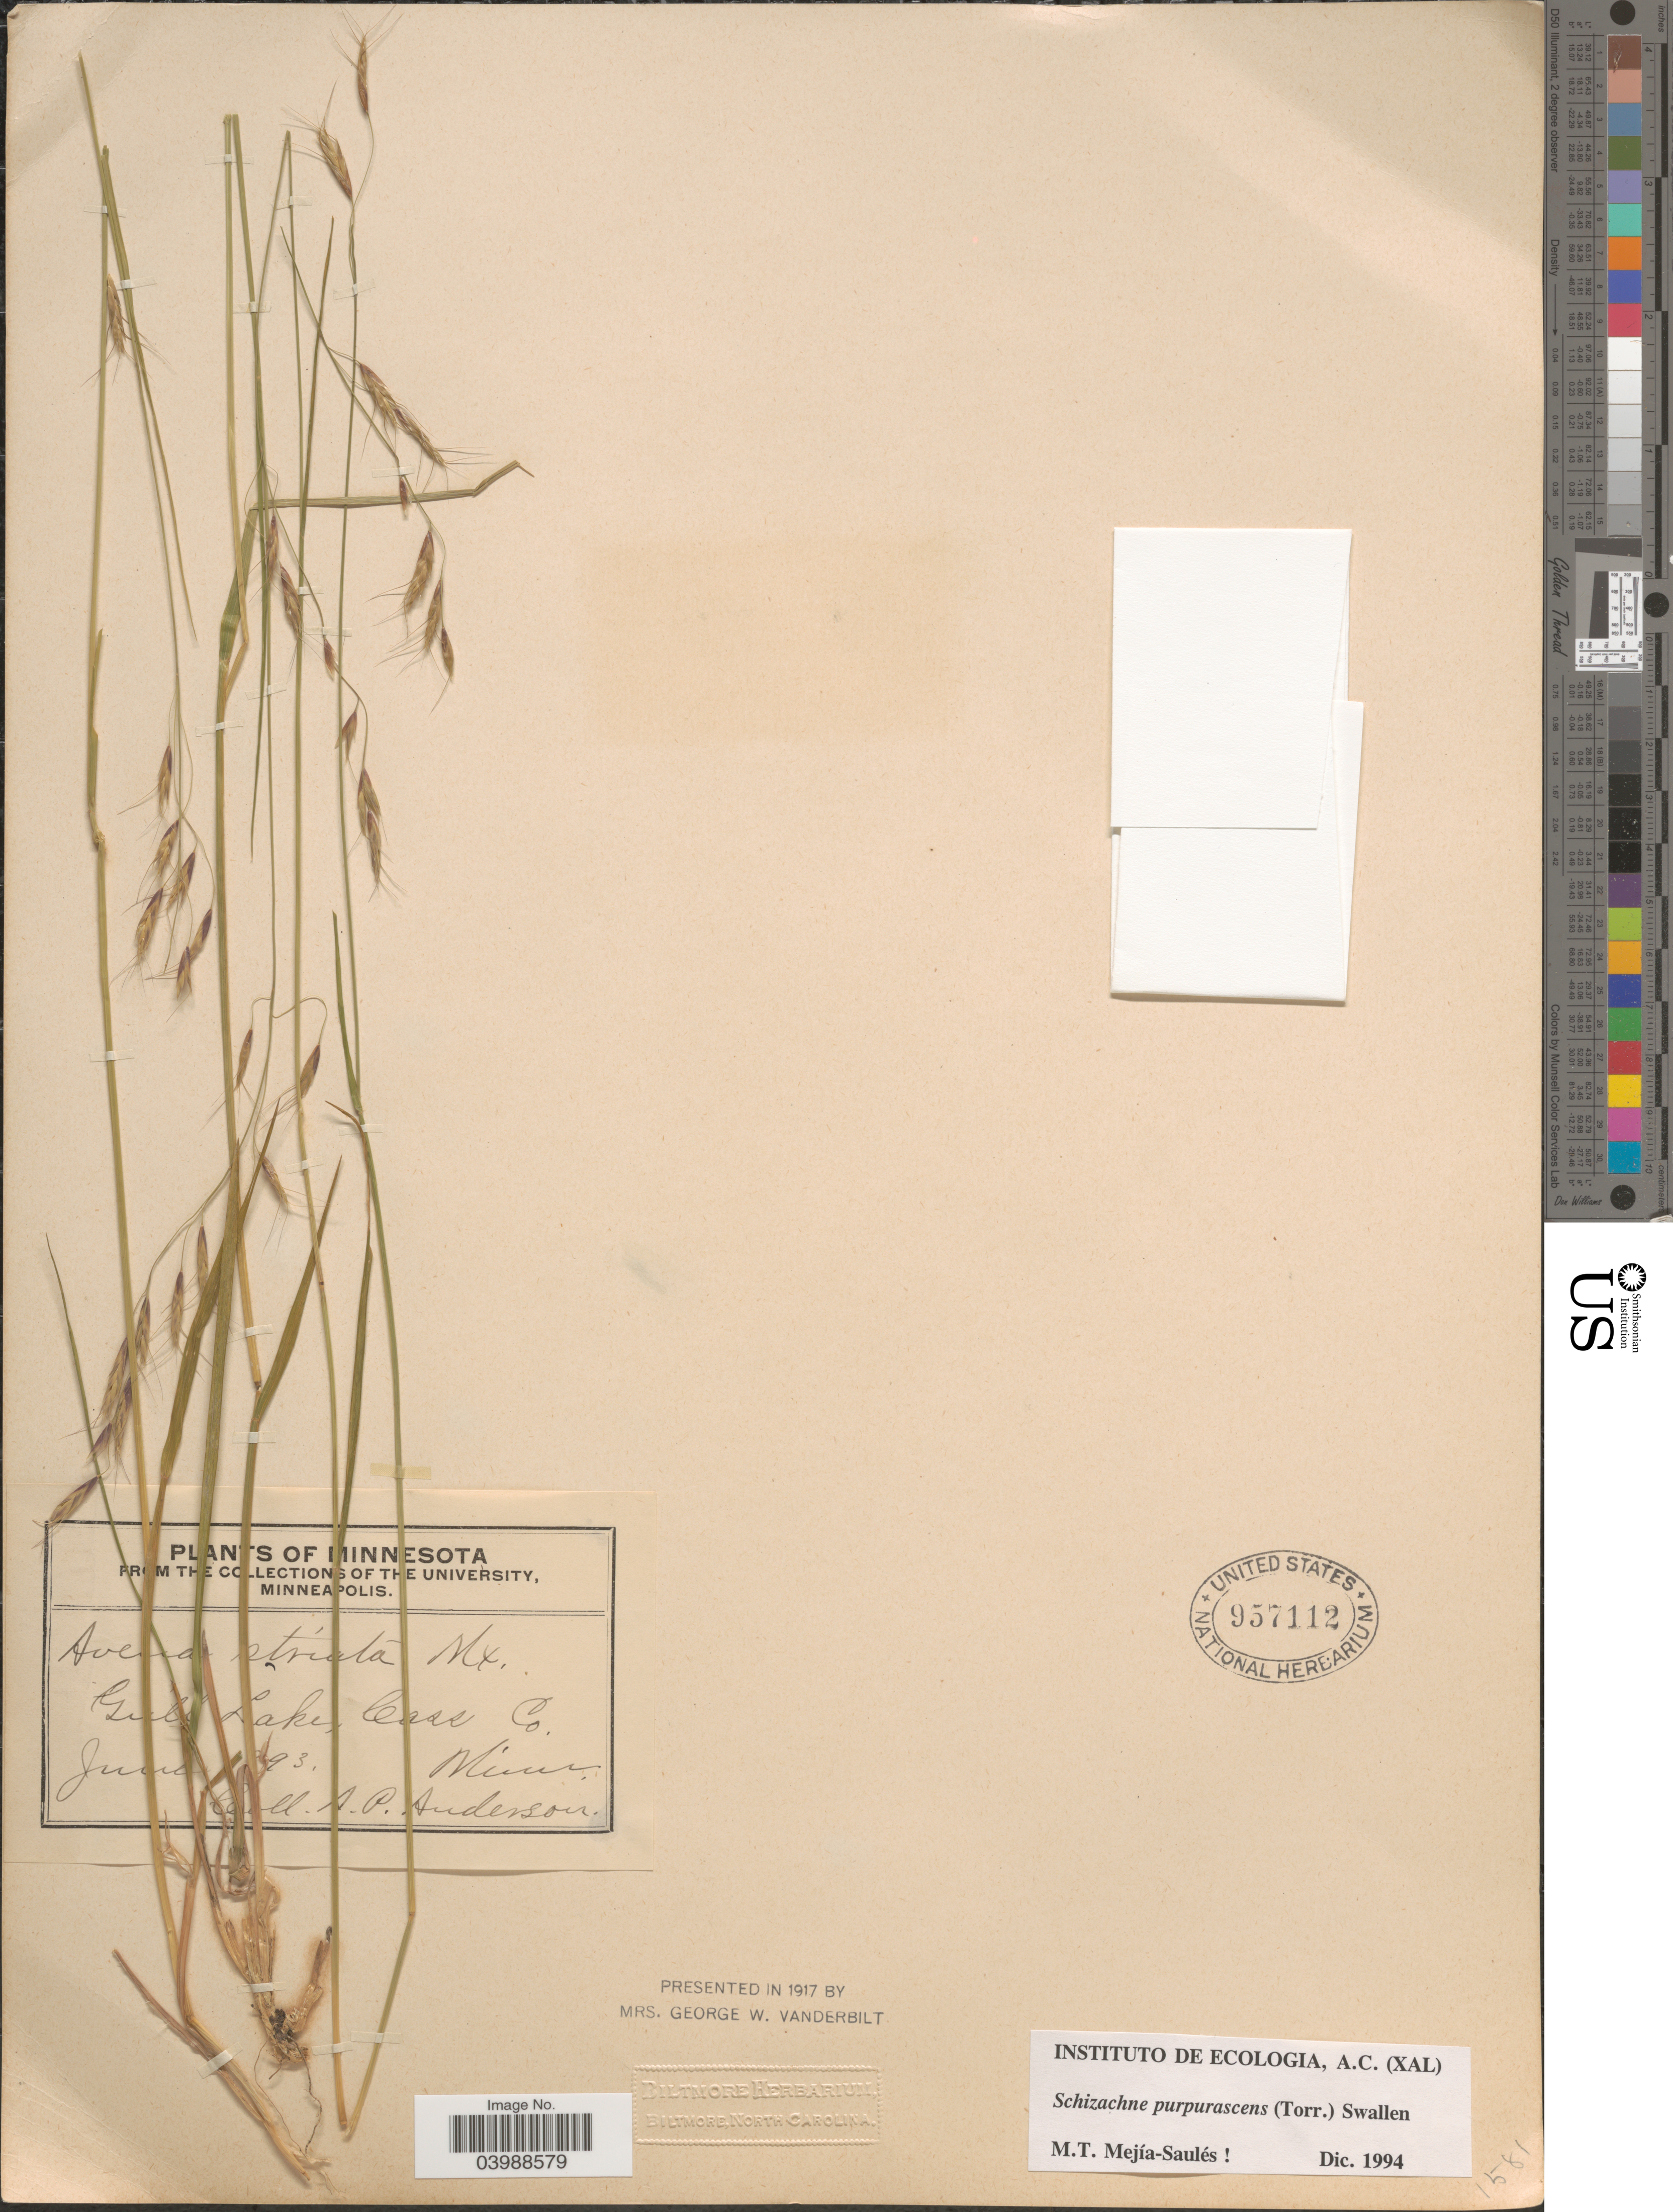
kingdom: Plantae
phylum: Tracheophyta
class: Liliopsida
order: Poales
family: Poaceae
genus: Schizachne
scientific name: Schizachne purpurascens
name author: (Torr.) Swallen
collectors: A. P. Anderson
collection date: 1893-06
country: United States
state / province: Minnesota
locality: Gull Lake, Cass Co.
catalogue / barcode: US 957112